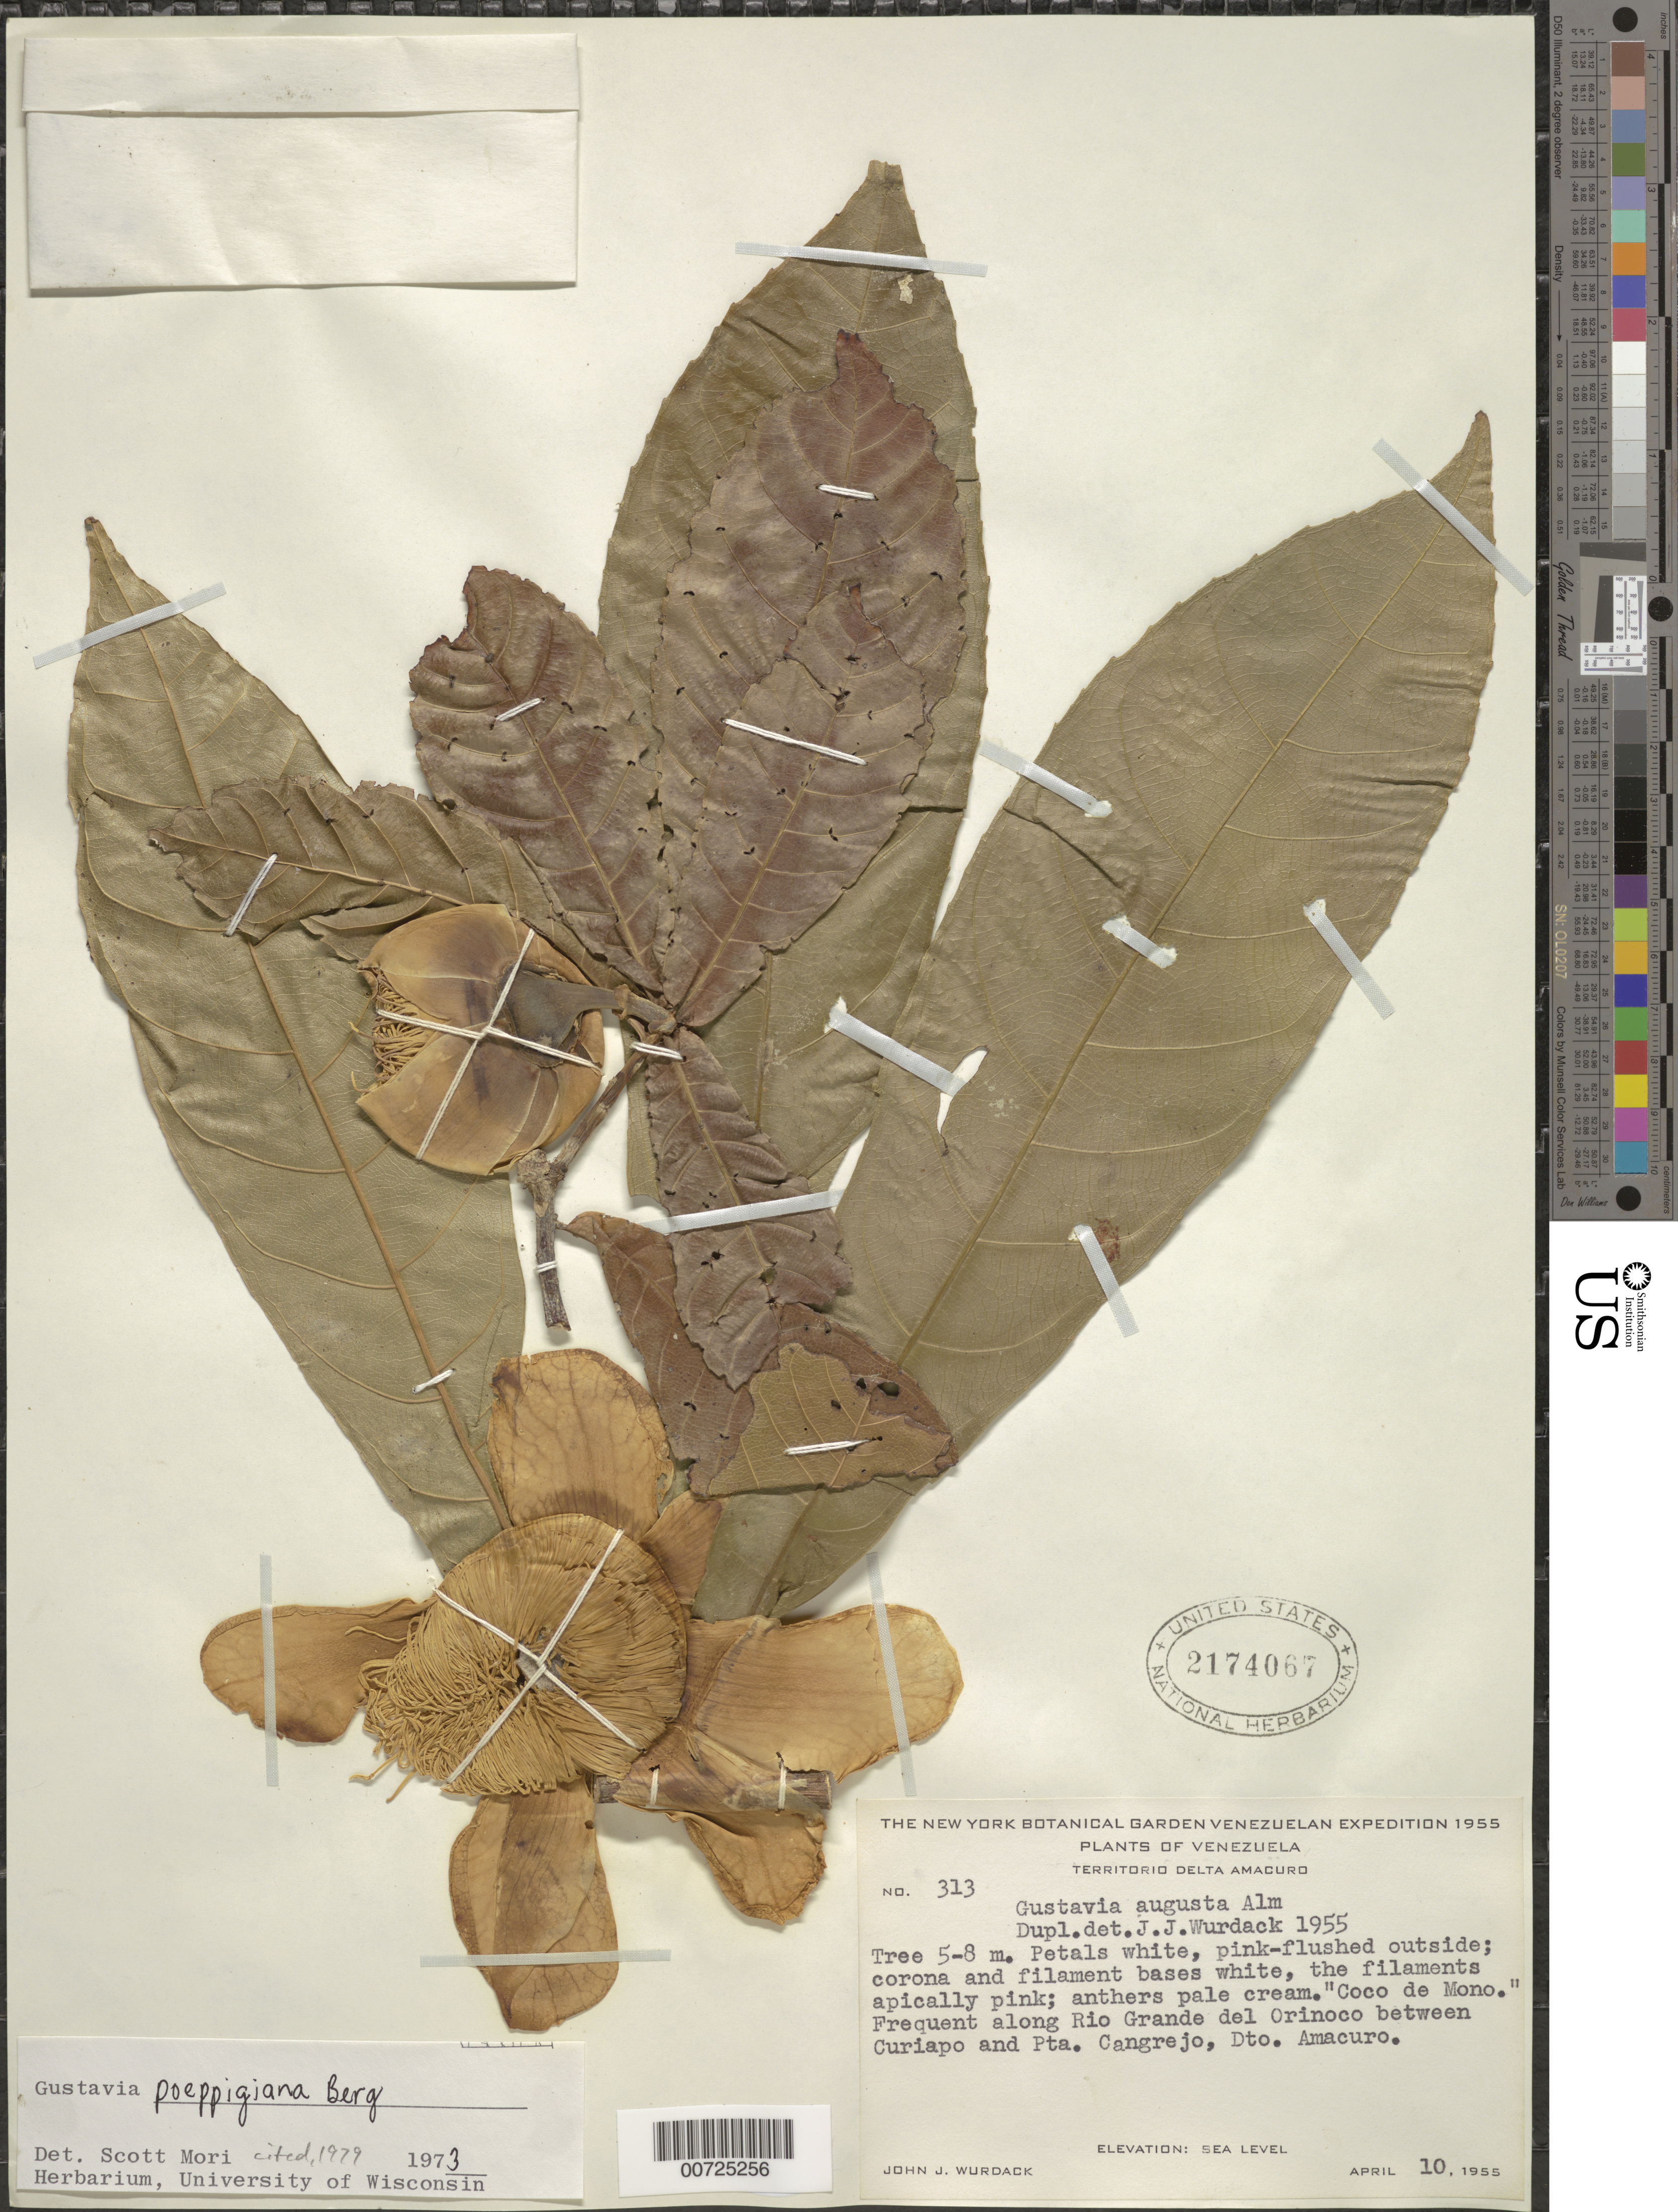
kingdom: Plantae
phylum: Tracheophyta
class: Magnoliopsida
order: Ericales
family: Lecythidaceae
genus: Gustavia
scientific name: Gustavia poeppigiana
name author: O. Berg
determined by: Mori, Scott A.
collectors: J. J. Wurdack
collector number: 313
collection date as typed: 10-Apr-55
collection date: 1955-04-10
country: Venezuela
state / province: Delta Amacuro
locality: Río Grande del Orinoco, betw Curiapo and Pta. Cangrejo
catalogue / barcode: US 2174067